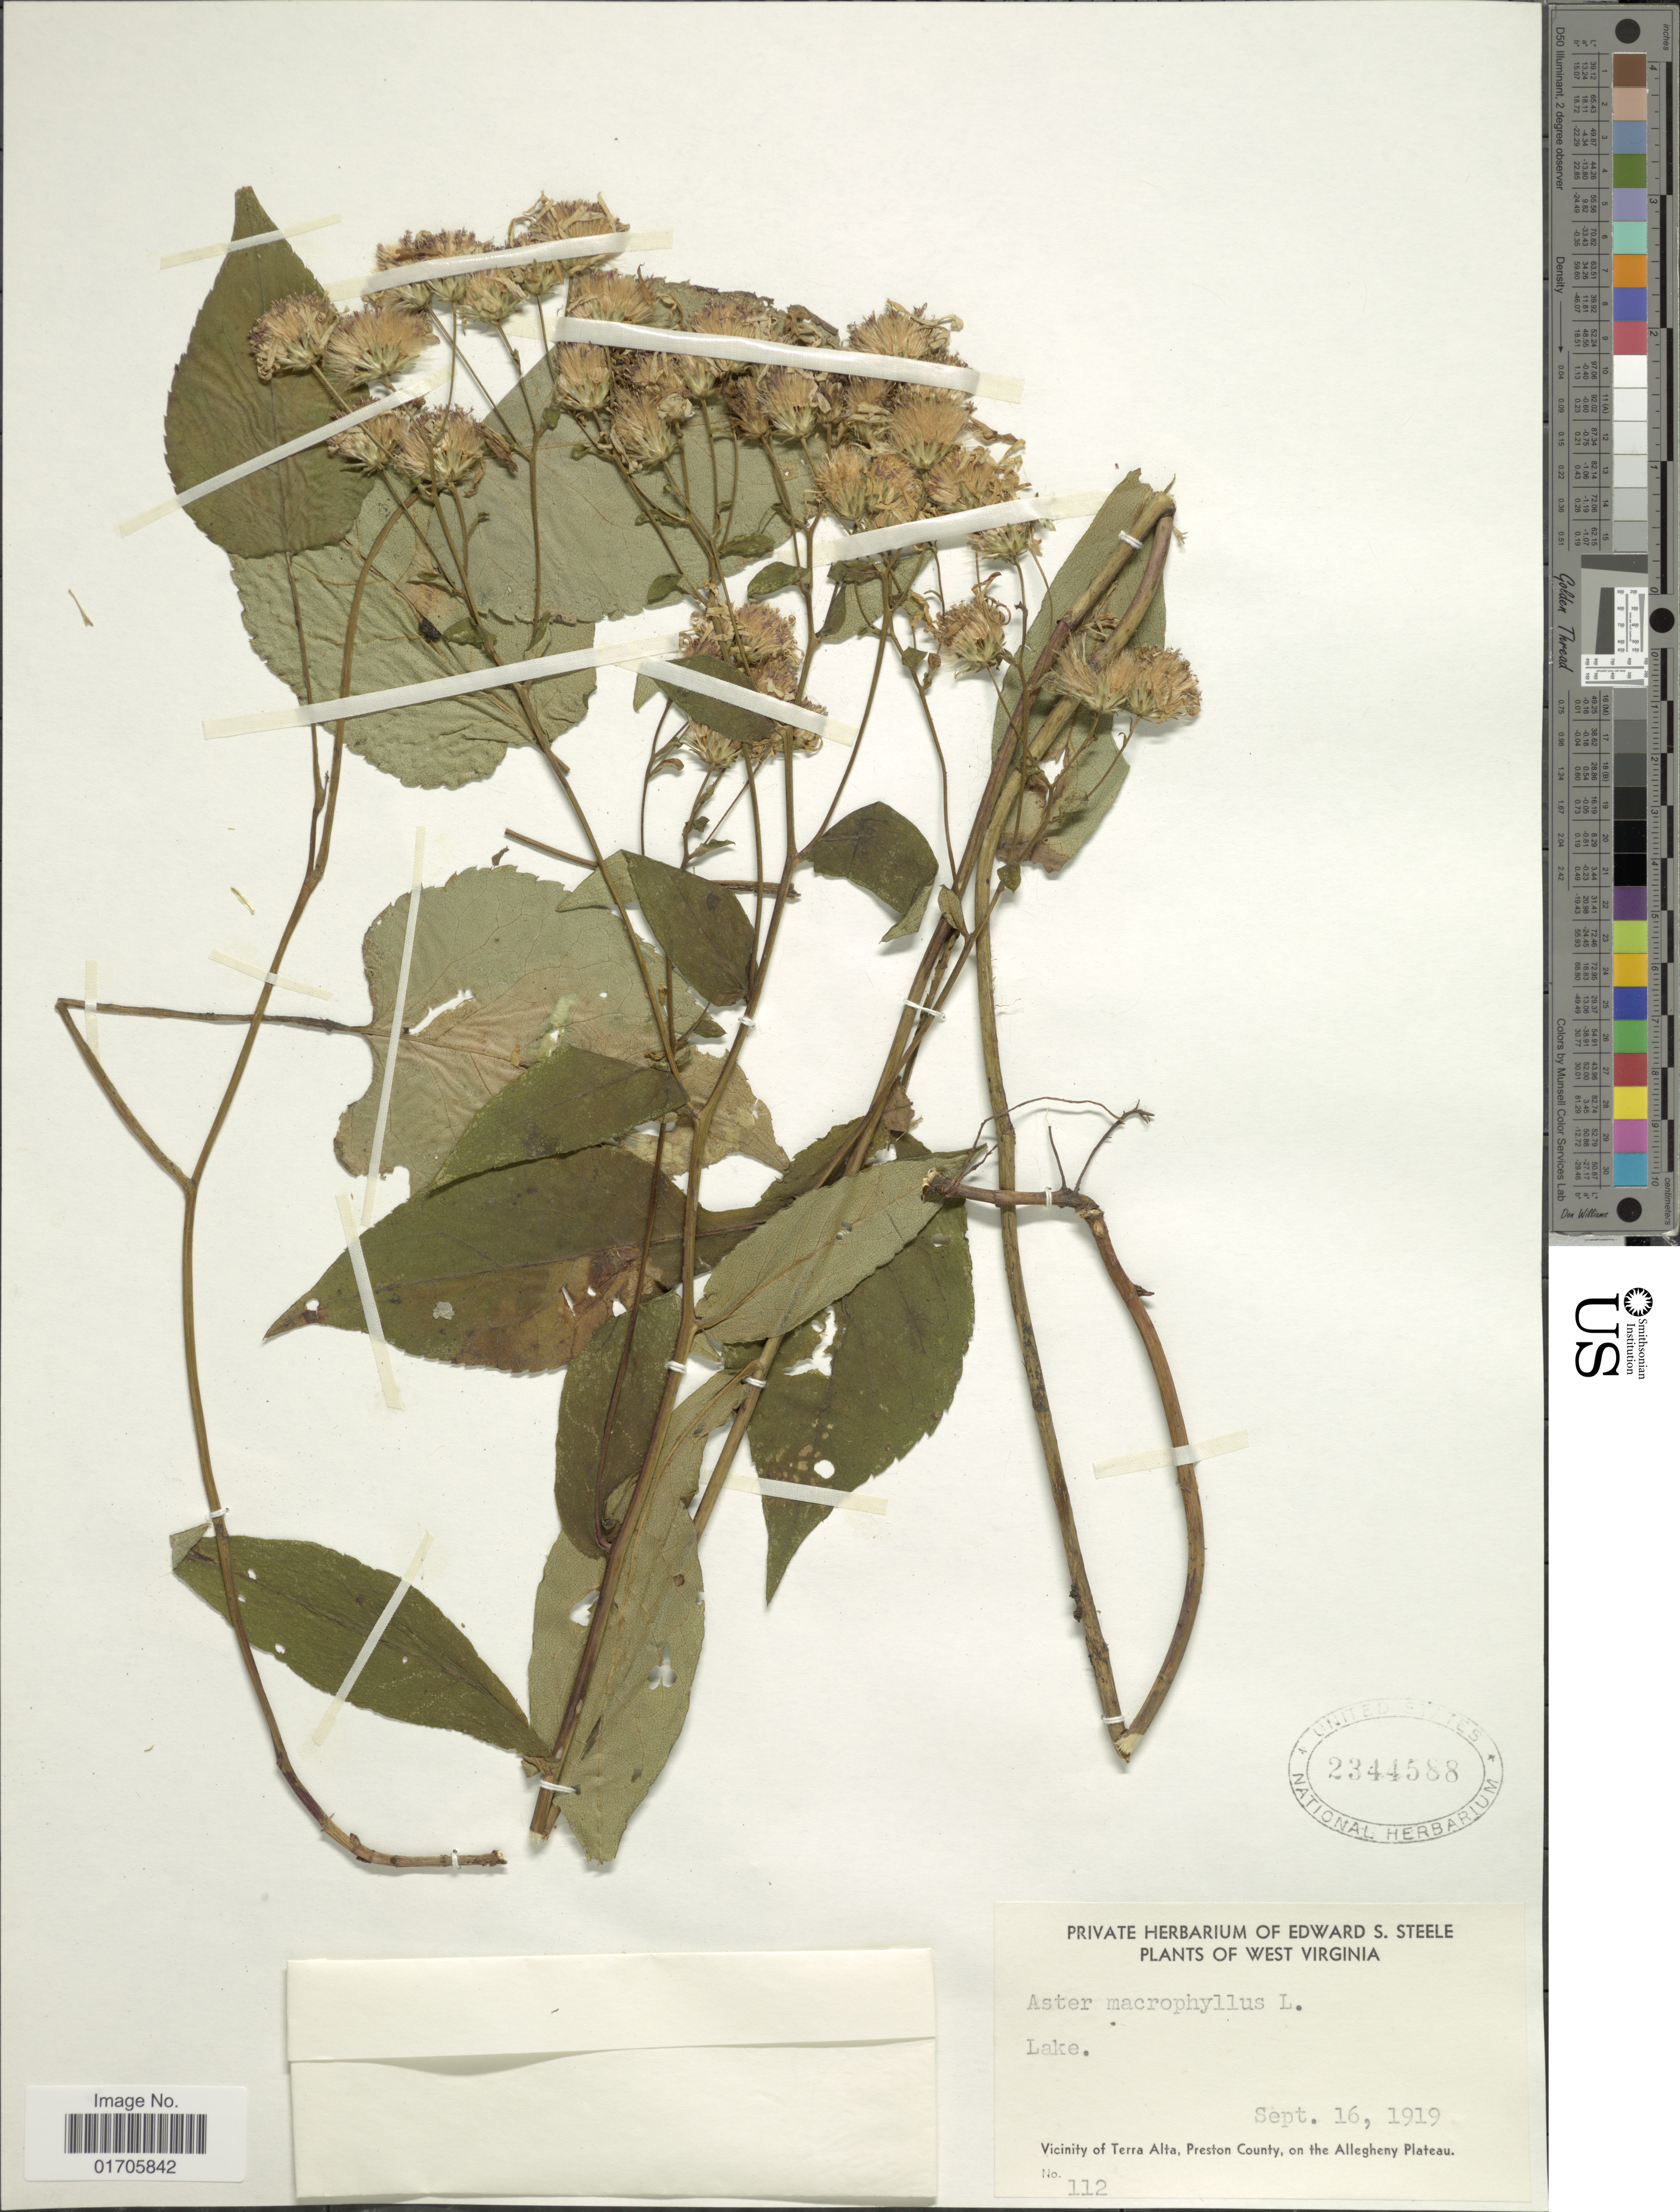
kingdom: Plantae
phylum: Tracheophyta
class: Magnoliopsida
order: Asterales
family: Asteraceae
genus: Eurybia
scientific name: Eurybia macrophylla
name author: (L.) Cass.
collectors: ex herb. Edward S. Steele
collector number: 112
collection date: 1919-09-16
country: United States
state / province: West Virginia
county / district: Preston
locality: Lake. Vicinity of Terra Alta, Preston County, on the Allegheny Plateau.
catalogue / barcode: US 2344588